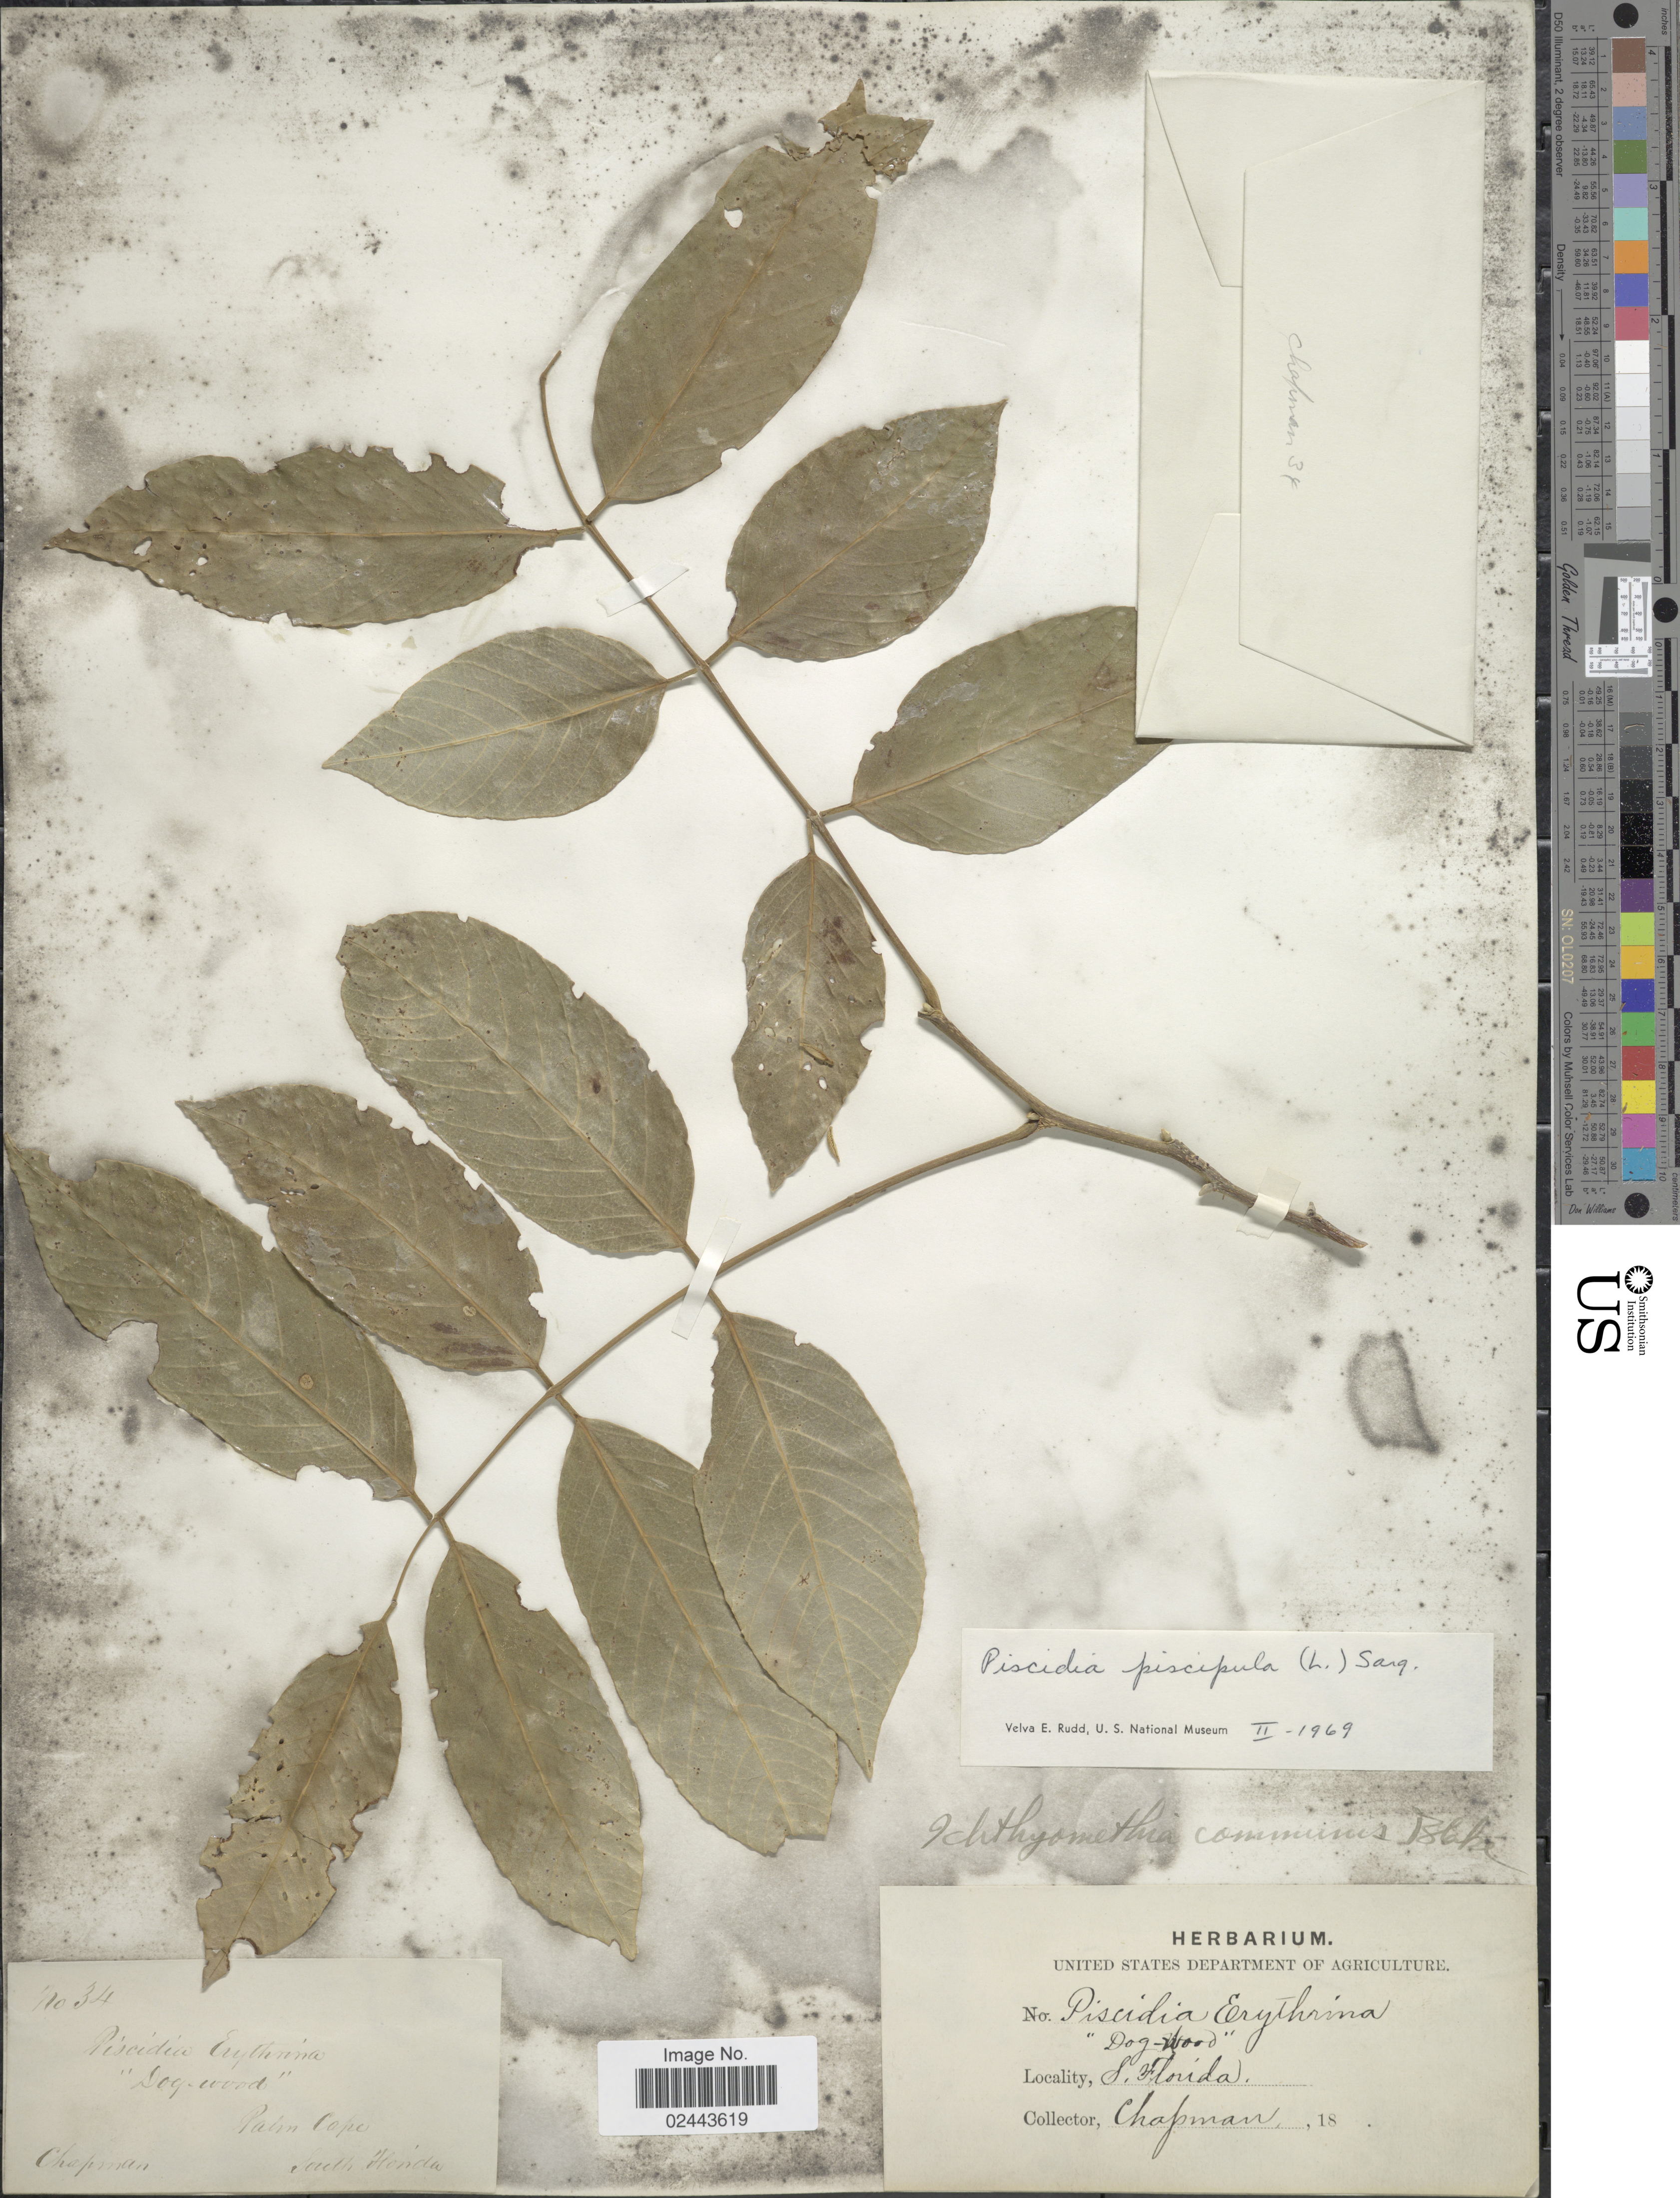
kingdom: Plantae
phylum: Tracheophyta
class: Magnoliopsida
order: Fabales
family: Fabaceae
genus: Piscidia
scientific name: Piscidia piscipula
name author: (L.) Sarg.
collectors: A. Chapman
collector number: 34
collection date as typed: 18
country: United States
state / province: Florida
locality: S. Florida, Palm Cope